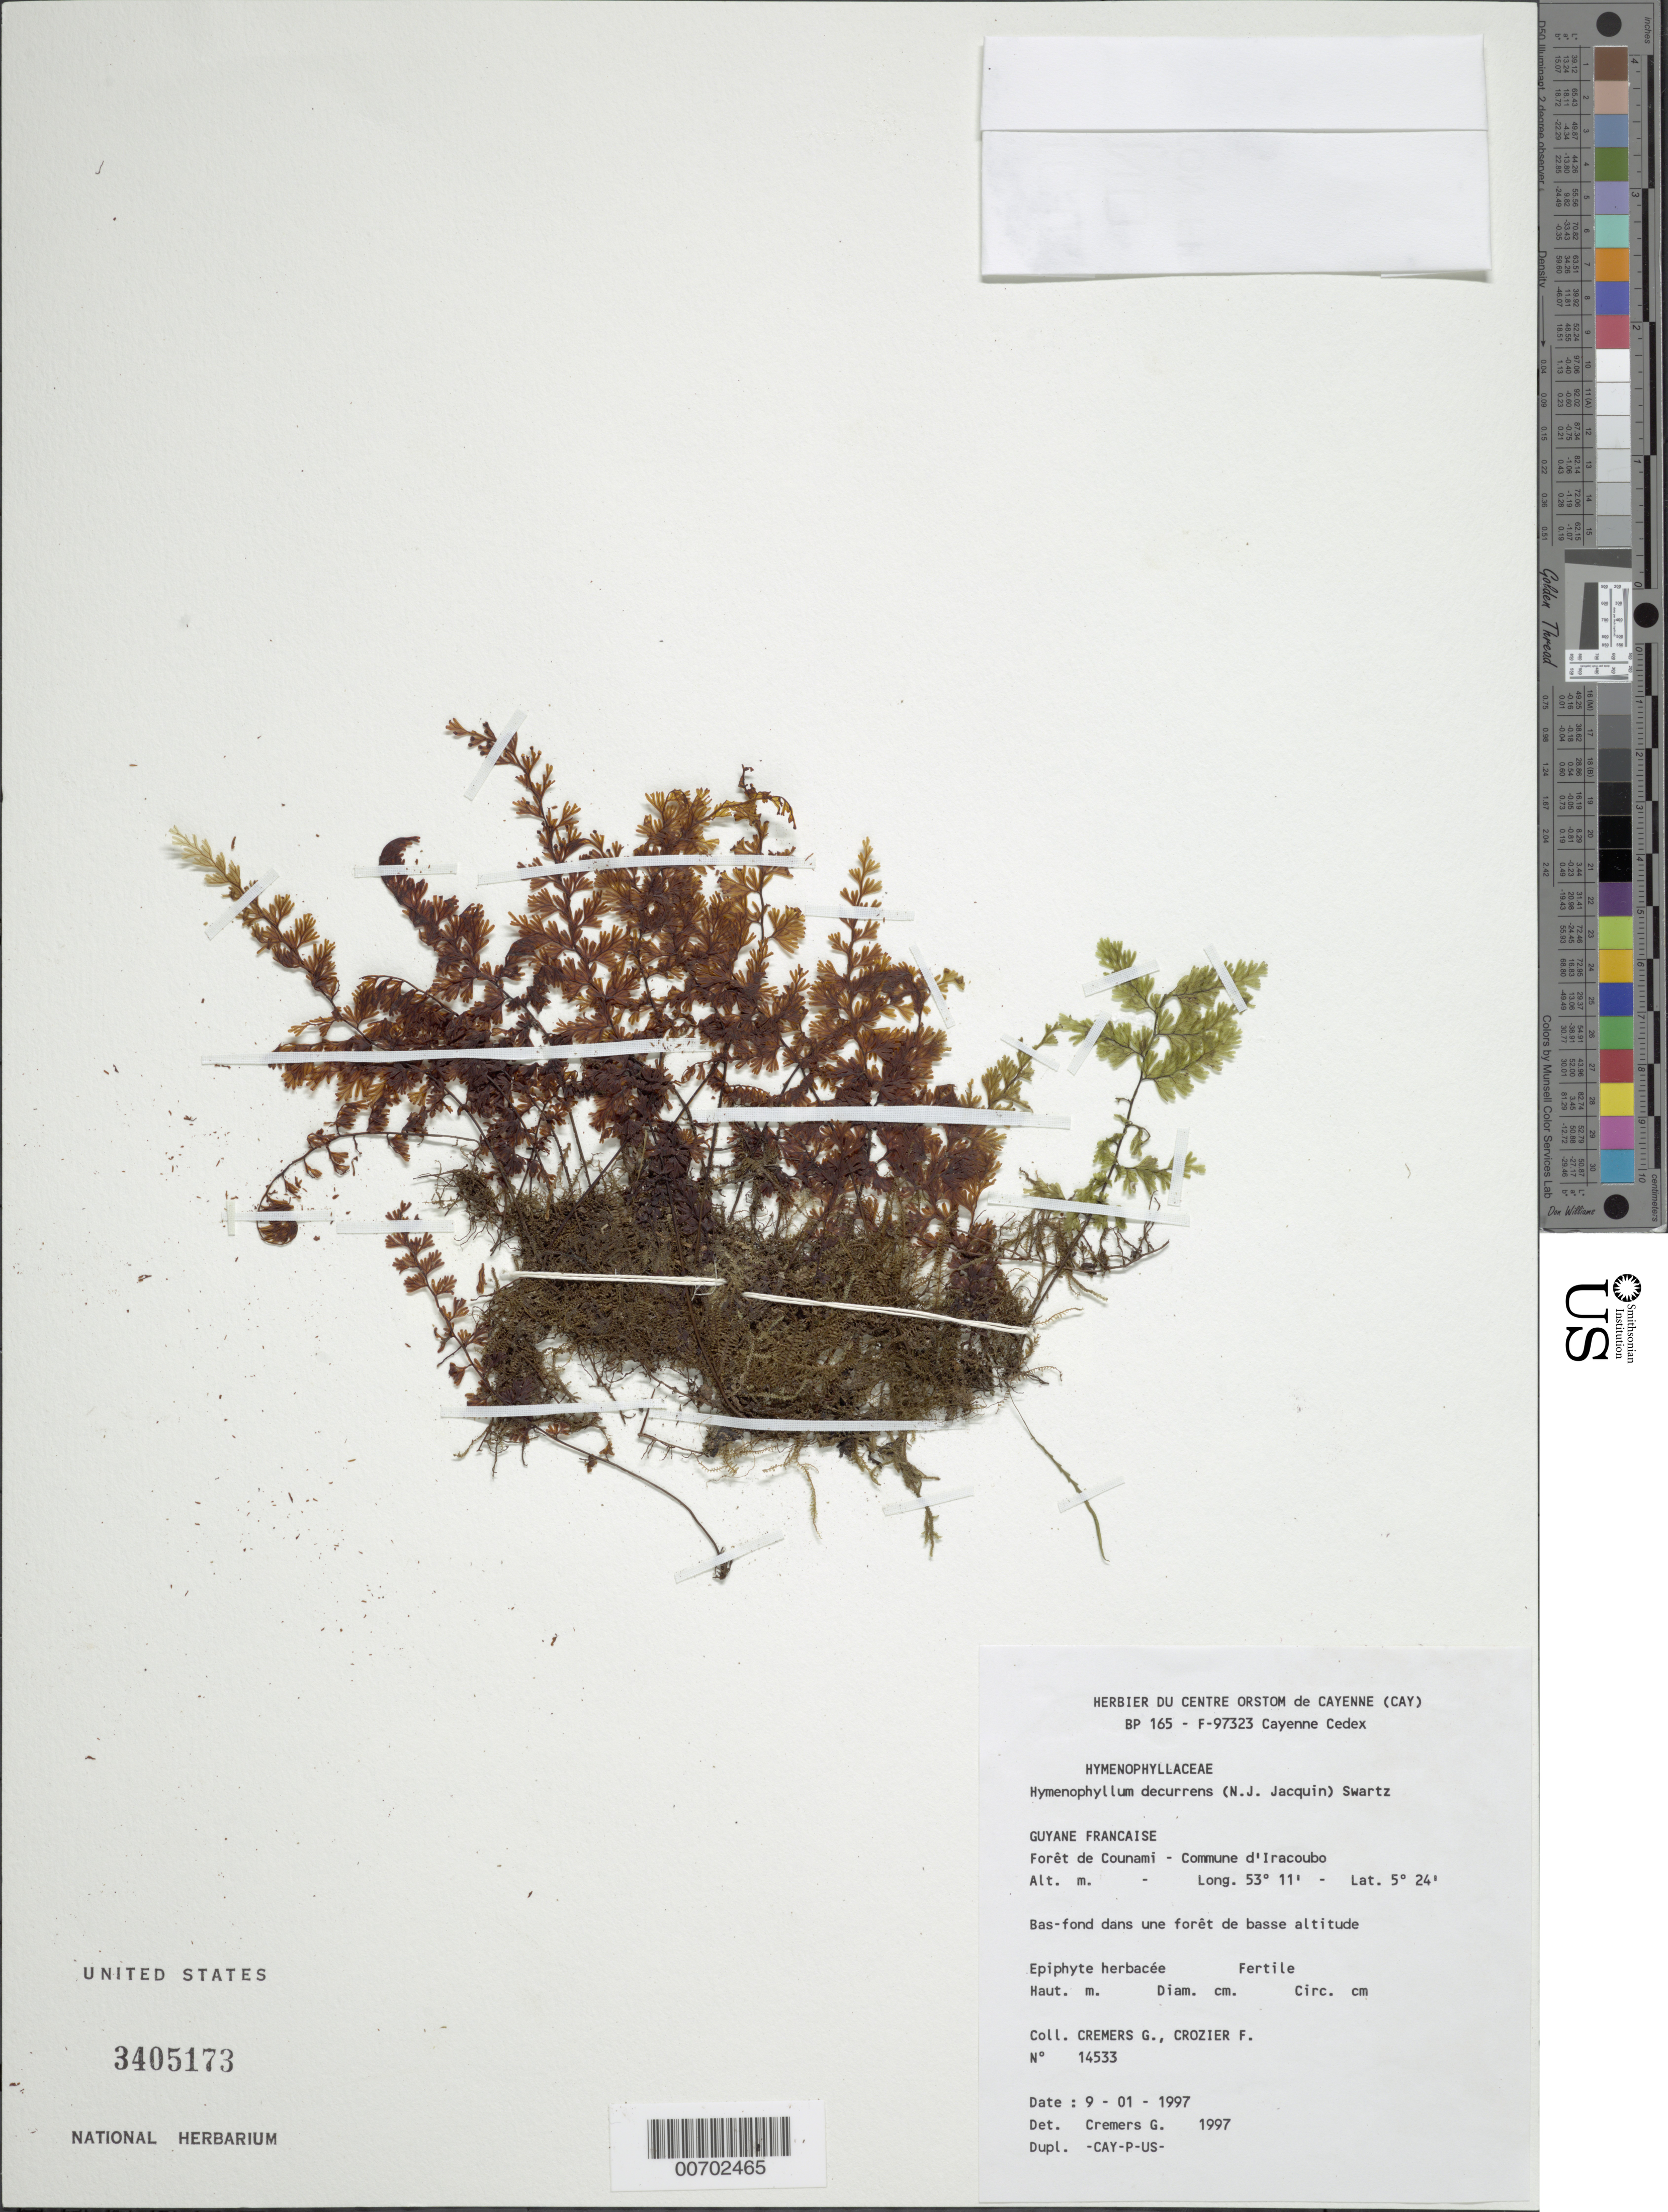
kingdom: Plantae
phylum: Tracheophyta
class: Polypodiopsida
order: Hymenophyllales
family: Hymenophyllaceae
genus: Hymenophyllum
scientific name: Hymenophyllum decurrens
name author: (Jacq.) Sw.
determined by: Cremers, Georges A.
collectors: G. Cremers & F. Crozier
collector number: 14533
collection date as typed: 9-Jan-97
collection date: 1997-01-09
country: French Guiana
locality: Commune d'Iracoubo, forêt de Counami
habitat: Bas-fond dans une forêt de basse altitude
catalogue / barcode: US 3405173